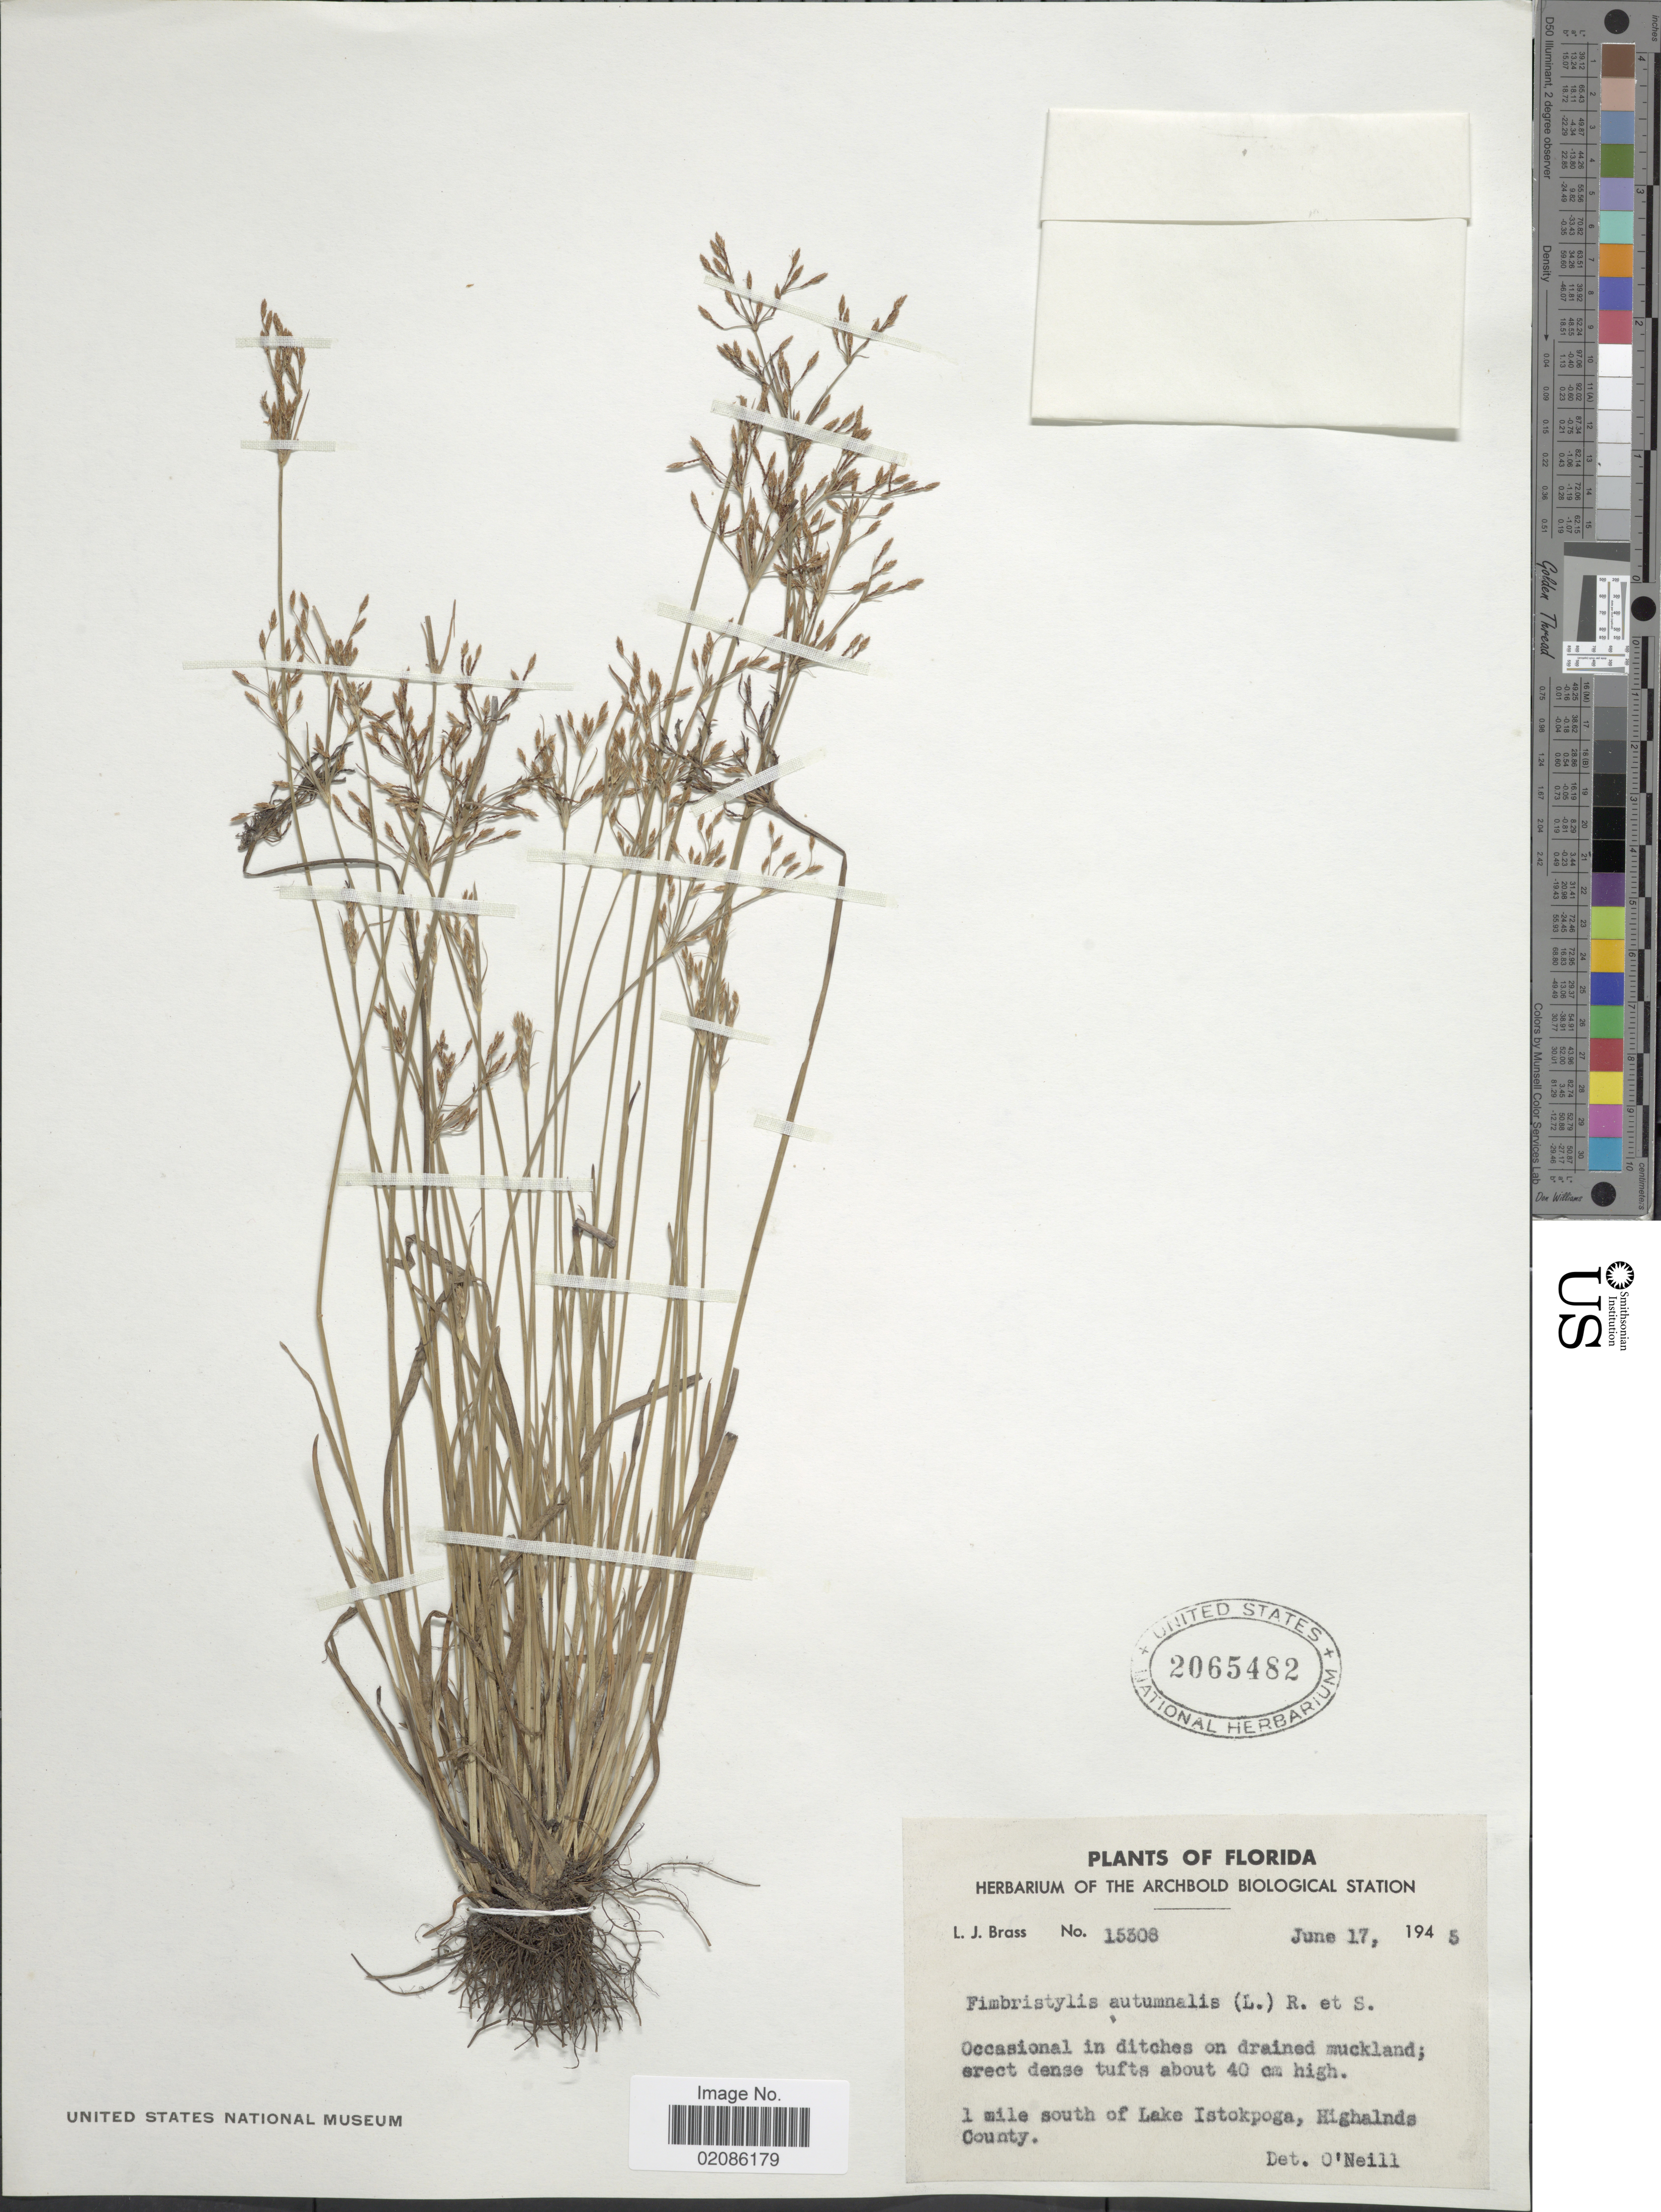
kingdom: Plantae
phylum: Tracheophyta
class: Liliopsida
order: Poales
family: Cyperaceae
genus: Fimbristylis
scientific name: Fimbristylis autumnalis (L.) Roem. & Schult.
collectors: L. J. Brass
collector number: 15308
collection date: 1945-06-17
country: United States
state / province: Florida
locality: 1 mile south of Lake Istokpoga, Highlands County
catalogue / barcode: US 2065482